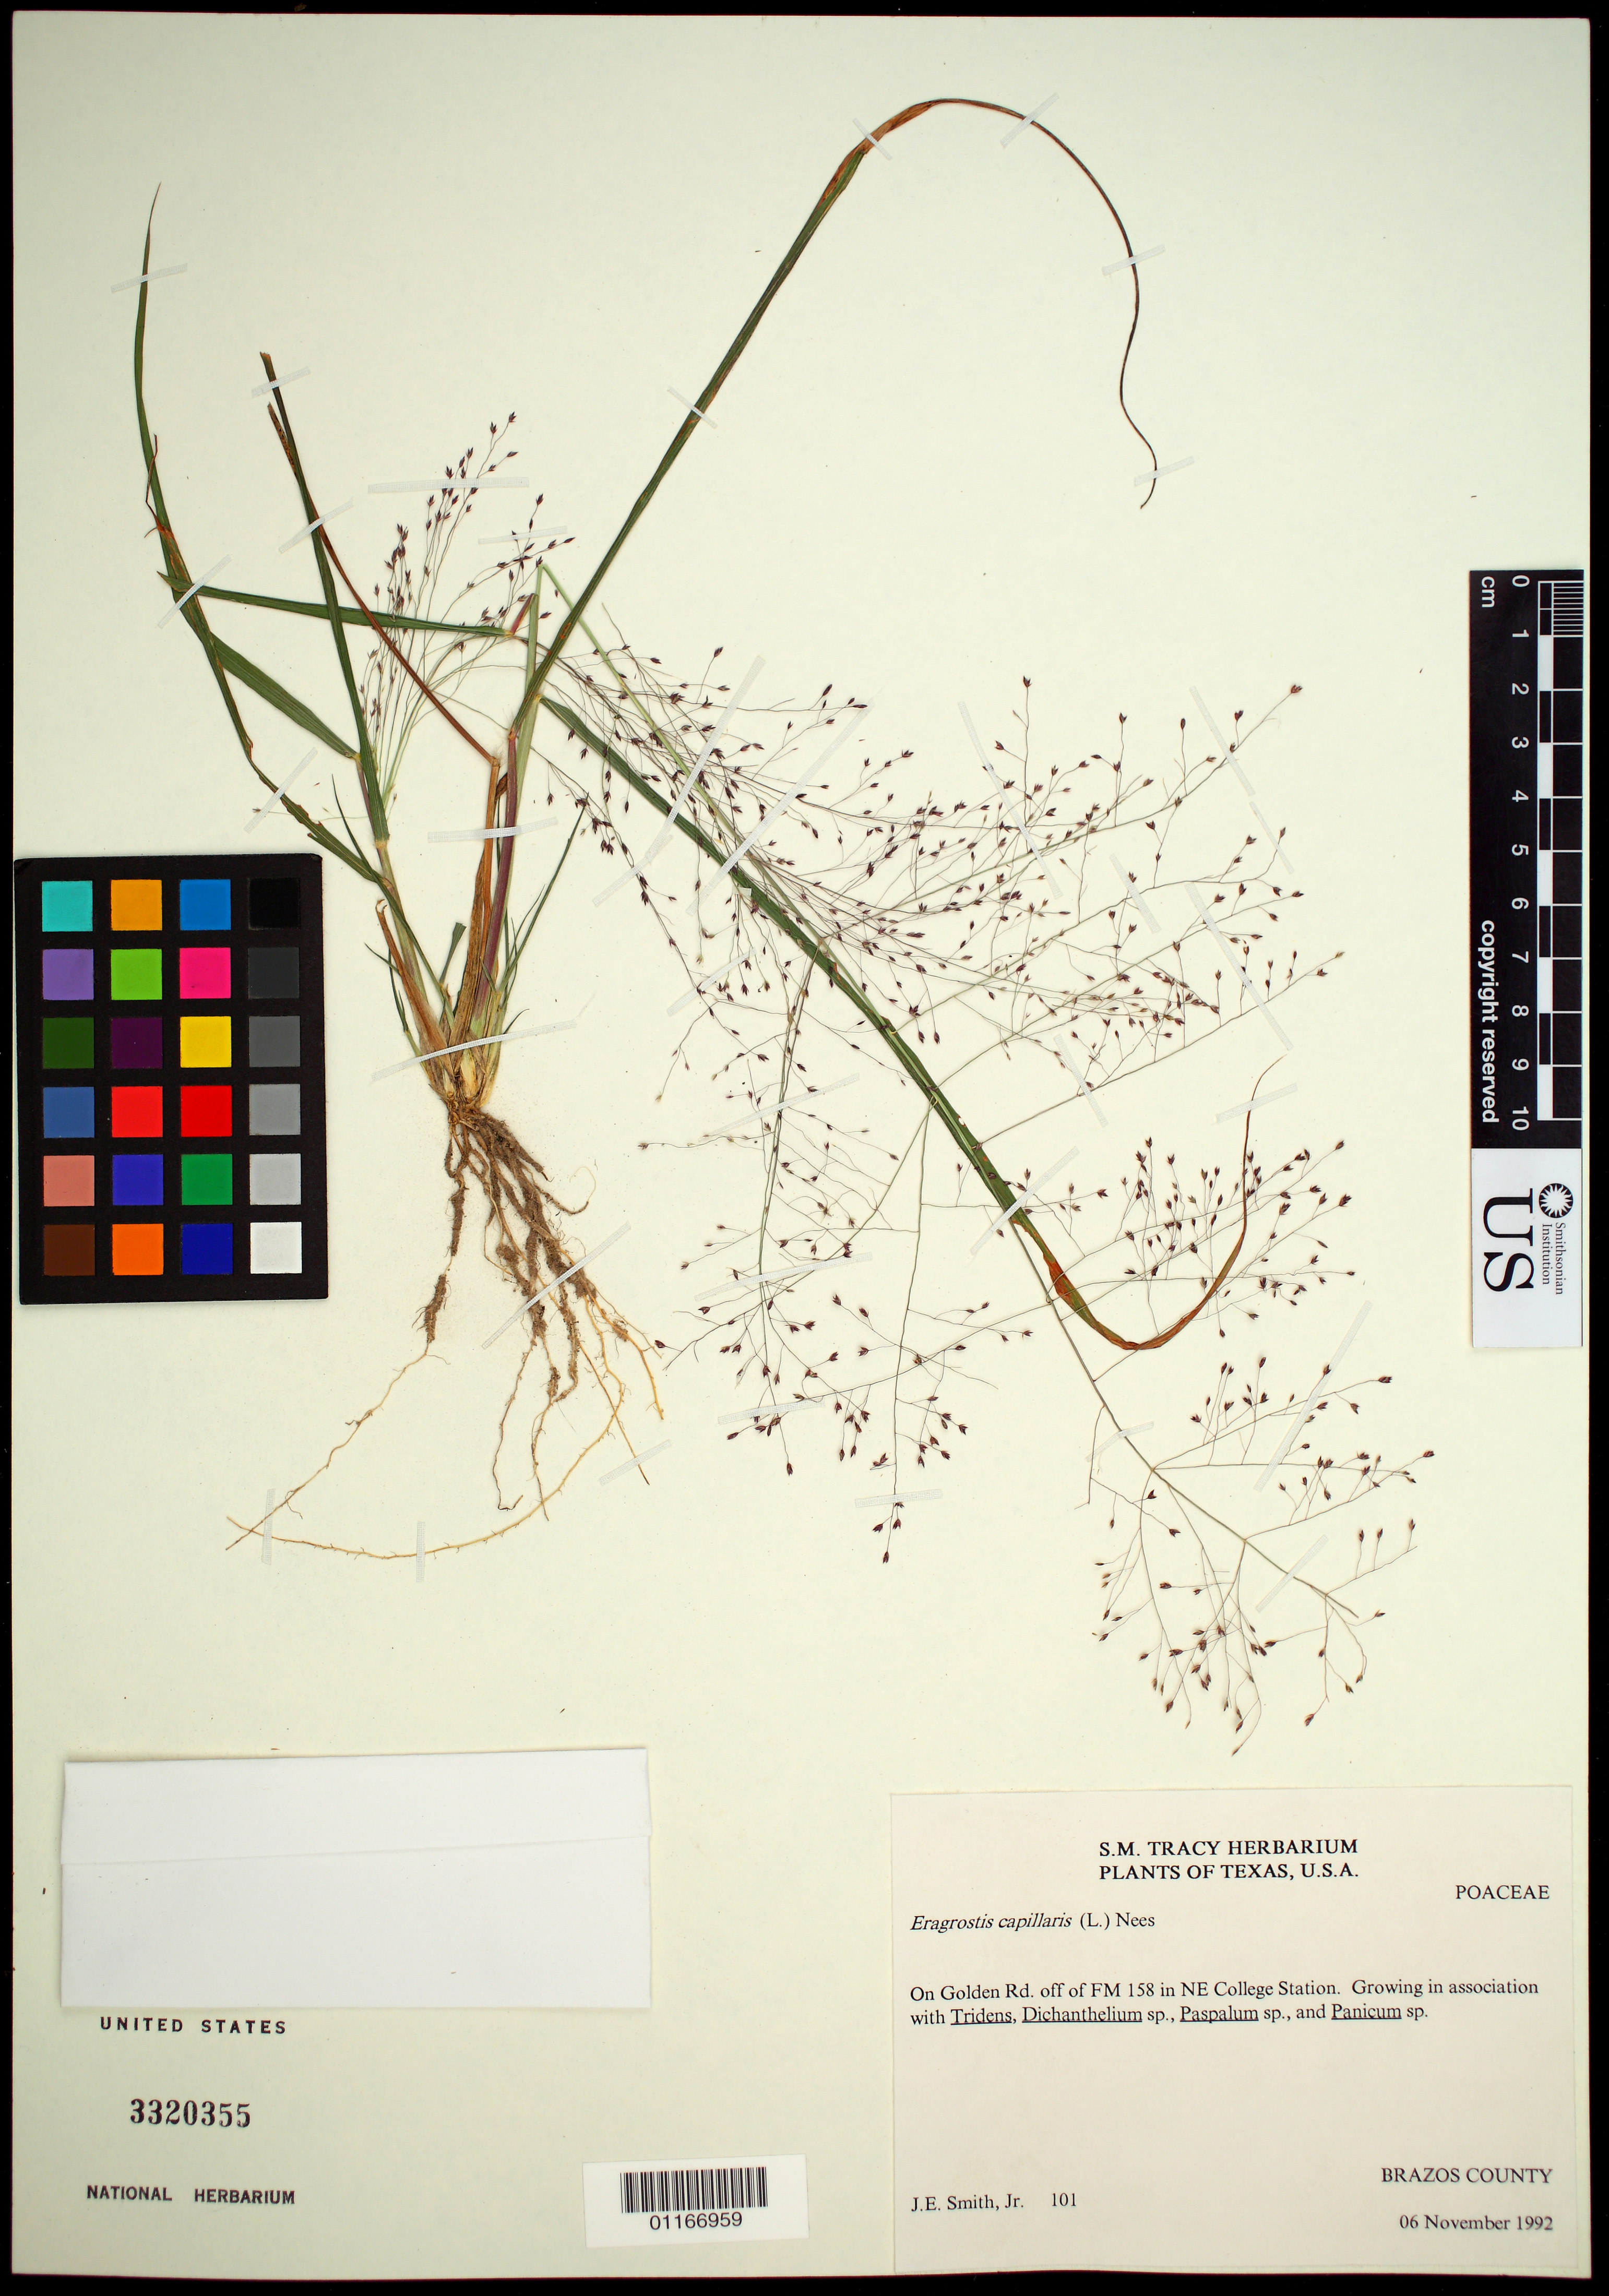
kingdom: Plantae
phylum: Tracheophyta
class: Liliopsida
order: Poales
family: Poaceae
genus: Eragrostis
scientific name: Eragrostis capillaris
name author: (L.) Nees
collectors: J. Smith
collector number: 101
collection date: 1992-11-06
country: United States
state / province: Texas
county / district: Brazos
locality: on Golden Road off of FM 158 in NE College Station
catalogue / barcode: US 3320355